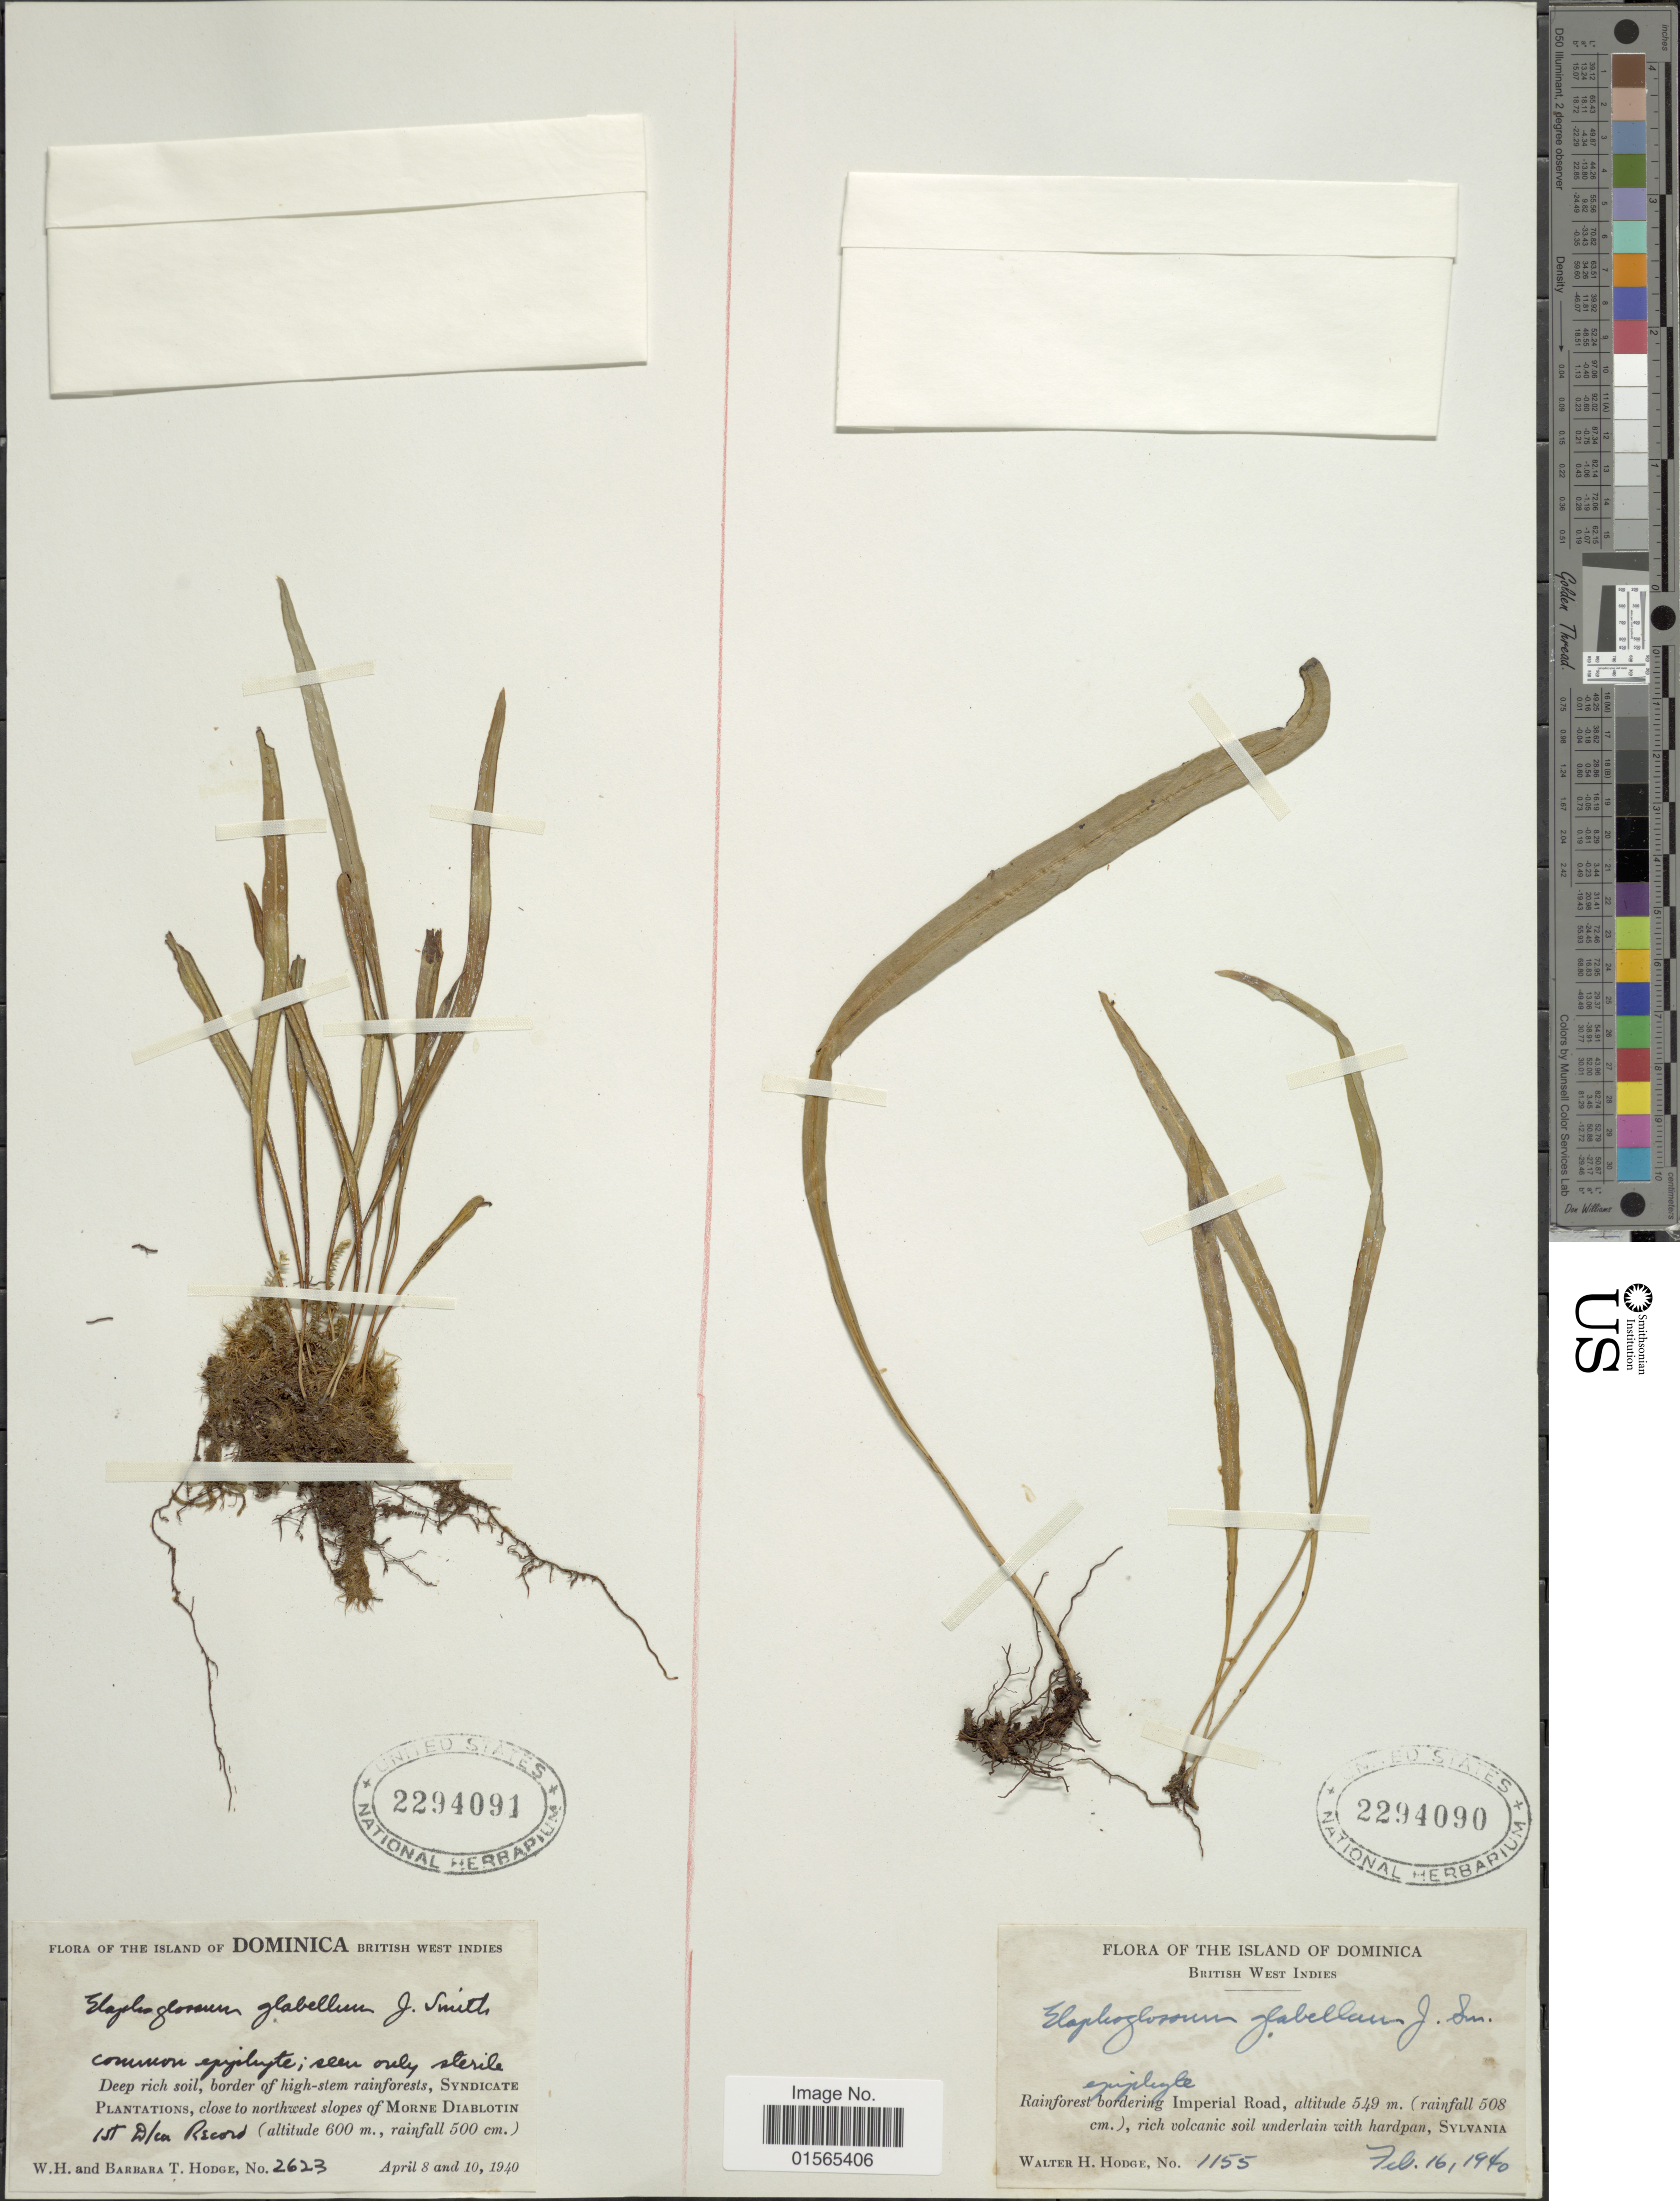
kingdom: Plantae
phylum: Tracheophyta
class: Polypodiopsida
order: Polypodiales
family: Dryopteridaceae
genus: Elaphoglossum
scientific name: Elaphoglossum glabellum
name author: J. Sm.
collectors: W. Hodge & B. Hodge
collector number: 2623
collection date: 1940-04-08/1940-04-10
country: Dominica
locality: Deep rich soil, border of high-stem rainforest, Syndicate Plantations, close to northwest slopes of Morne Diablotin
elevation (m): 600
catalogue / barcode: US 2294091